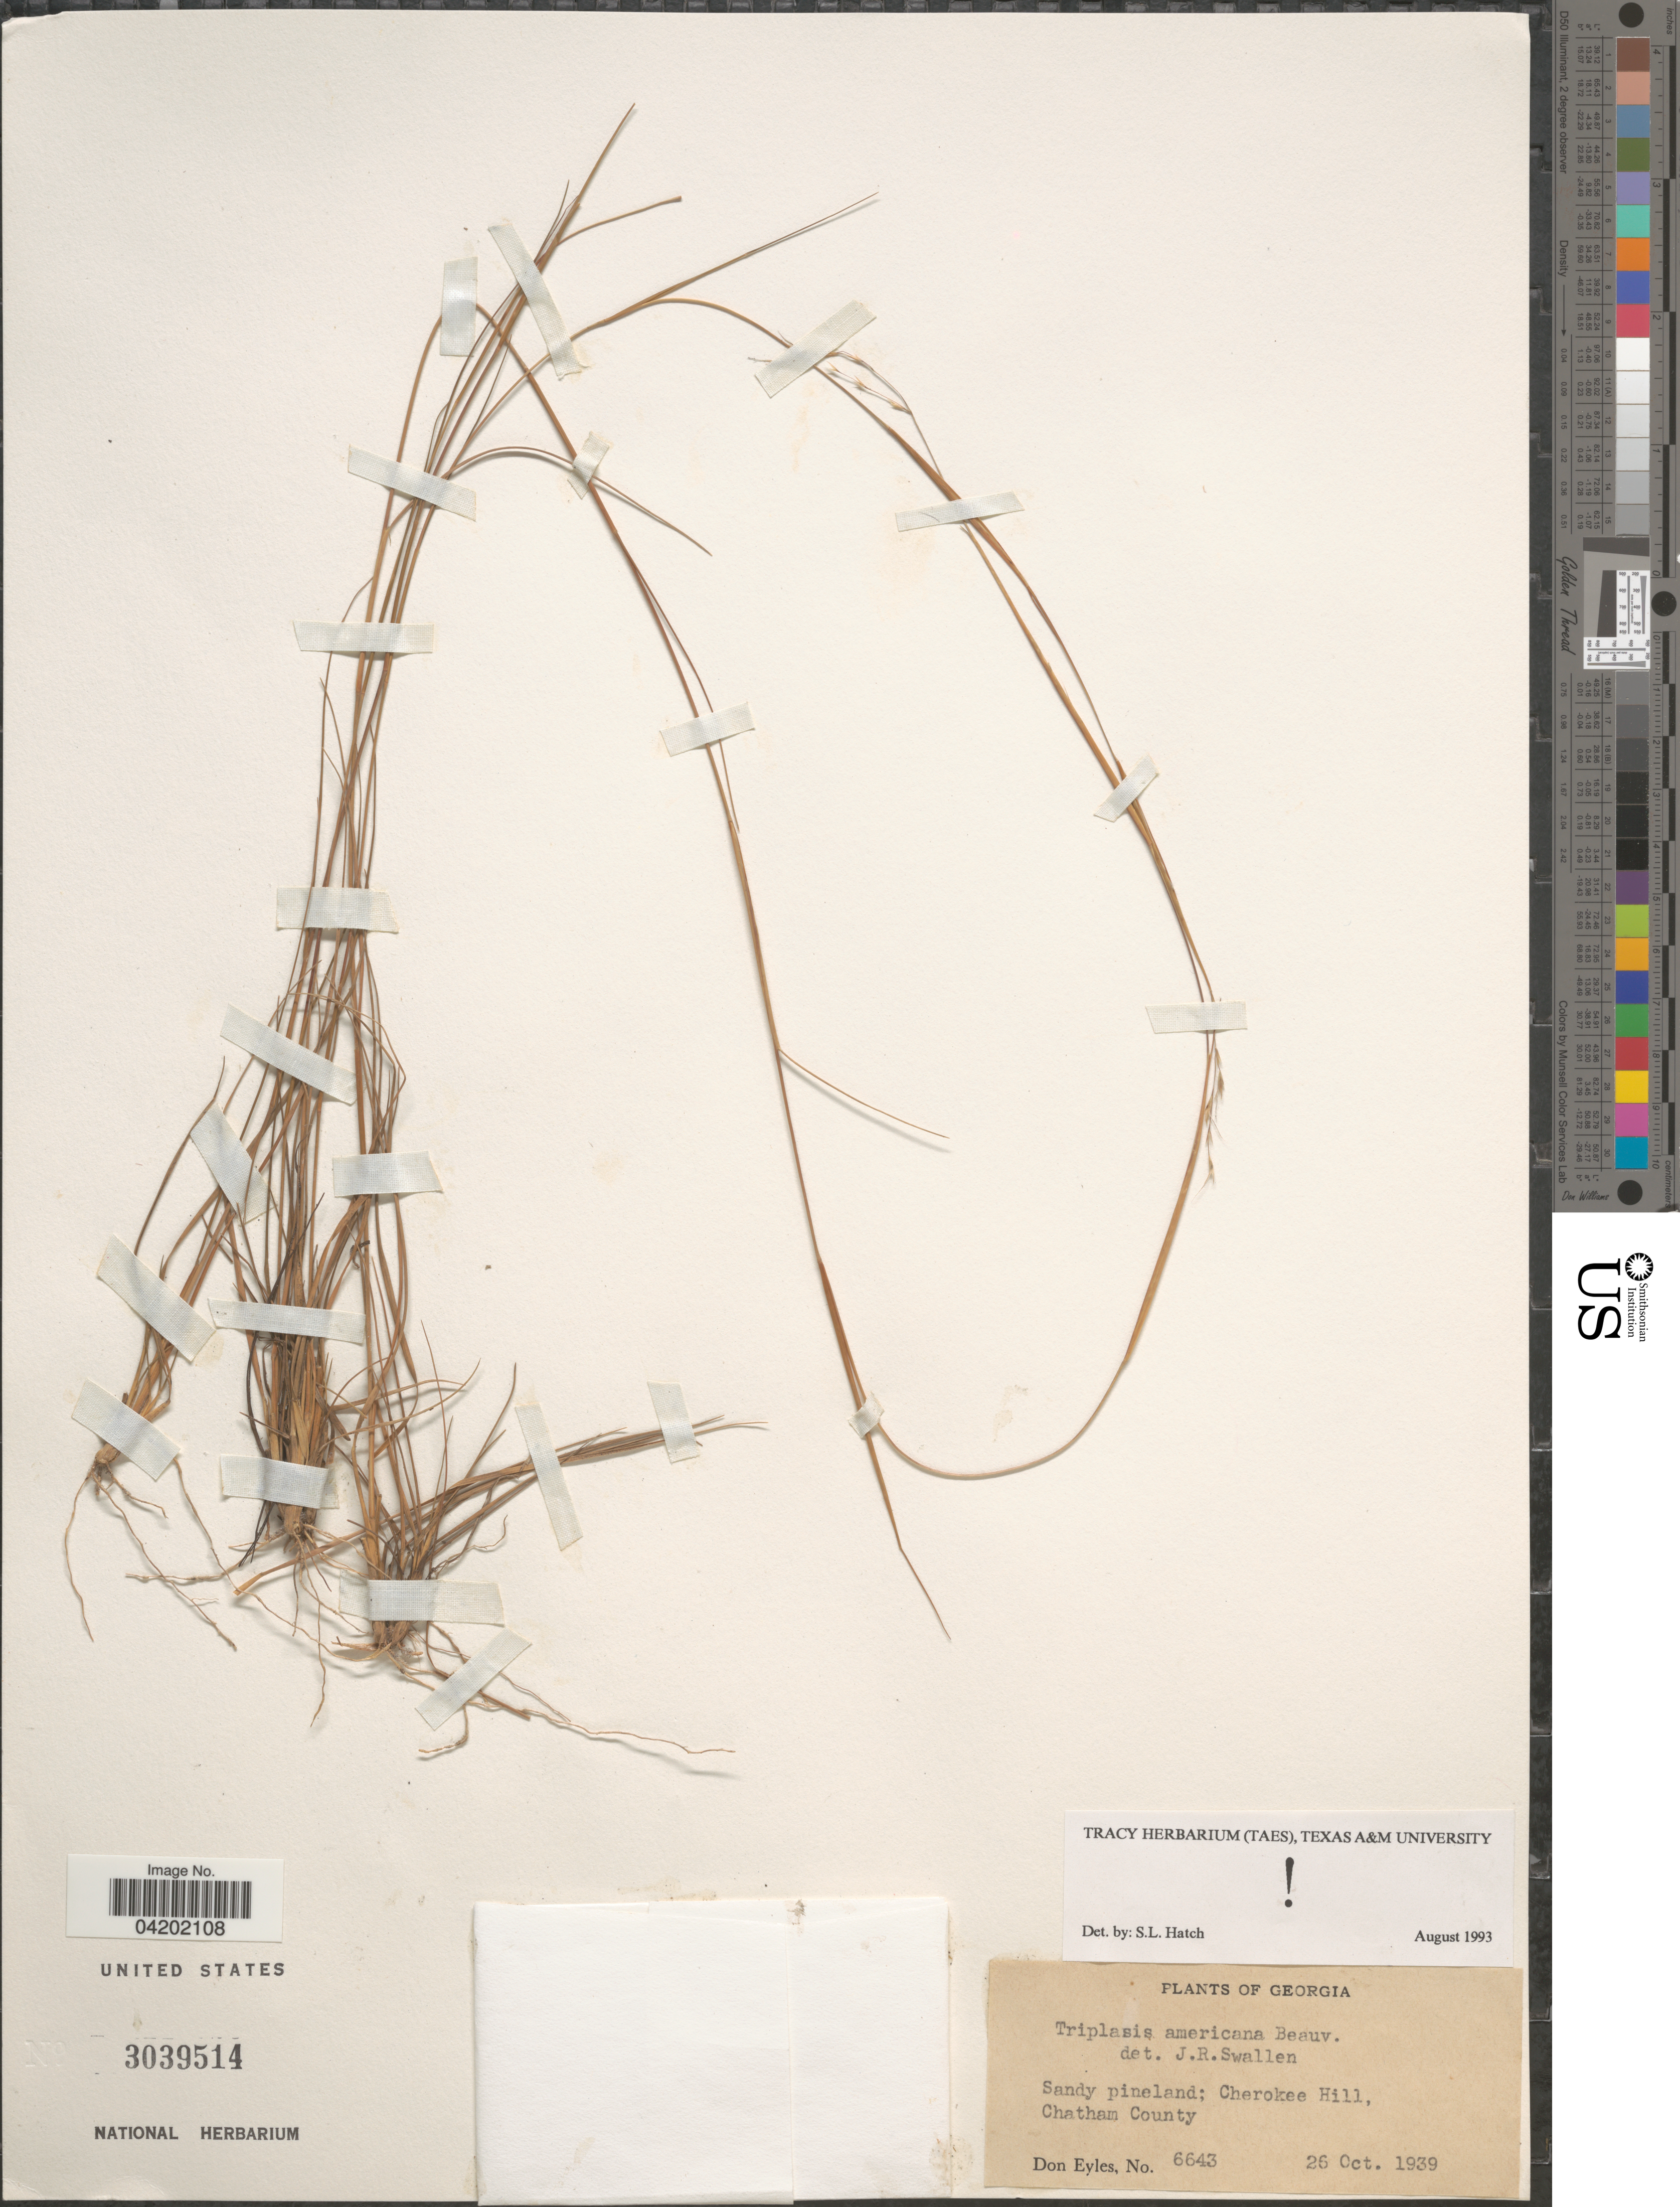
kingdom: Plantae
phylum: Tracheophyta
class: Liliopsida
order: Poales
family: Poaceae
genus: Triplasis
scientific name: Triplasis americana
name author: P. Beauv.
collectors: D. Eyles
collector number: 6643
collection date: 1939-10-26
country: United States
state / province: Georgia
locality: Sandy pineland; Cherokee Hill, Chatham County.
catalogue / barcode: US 3039514